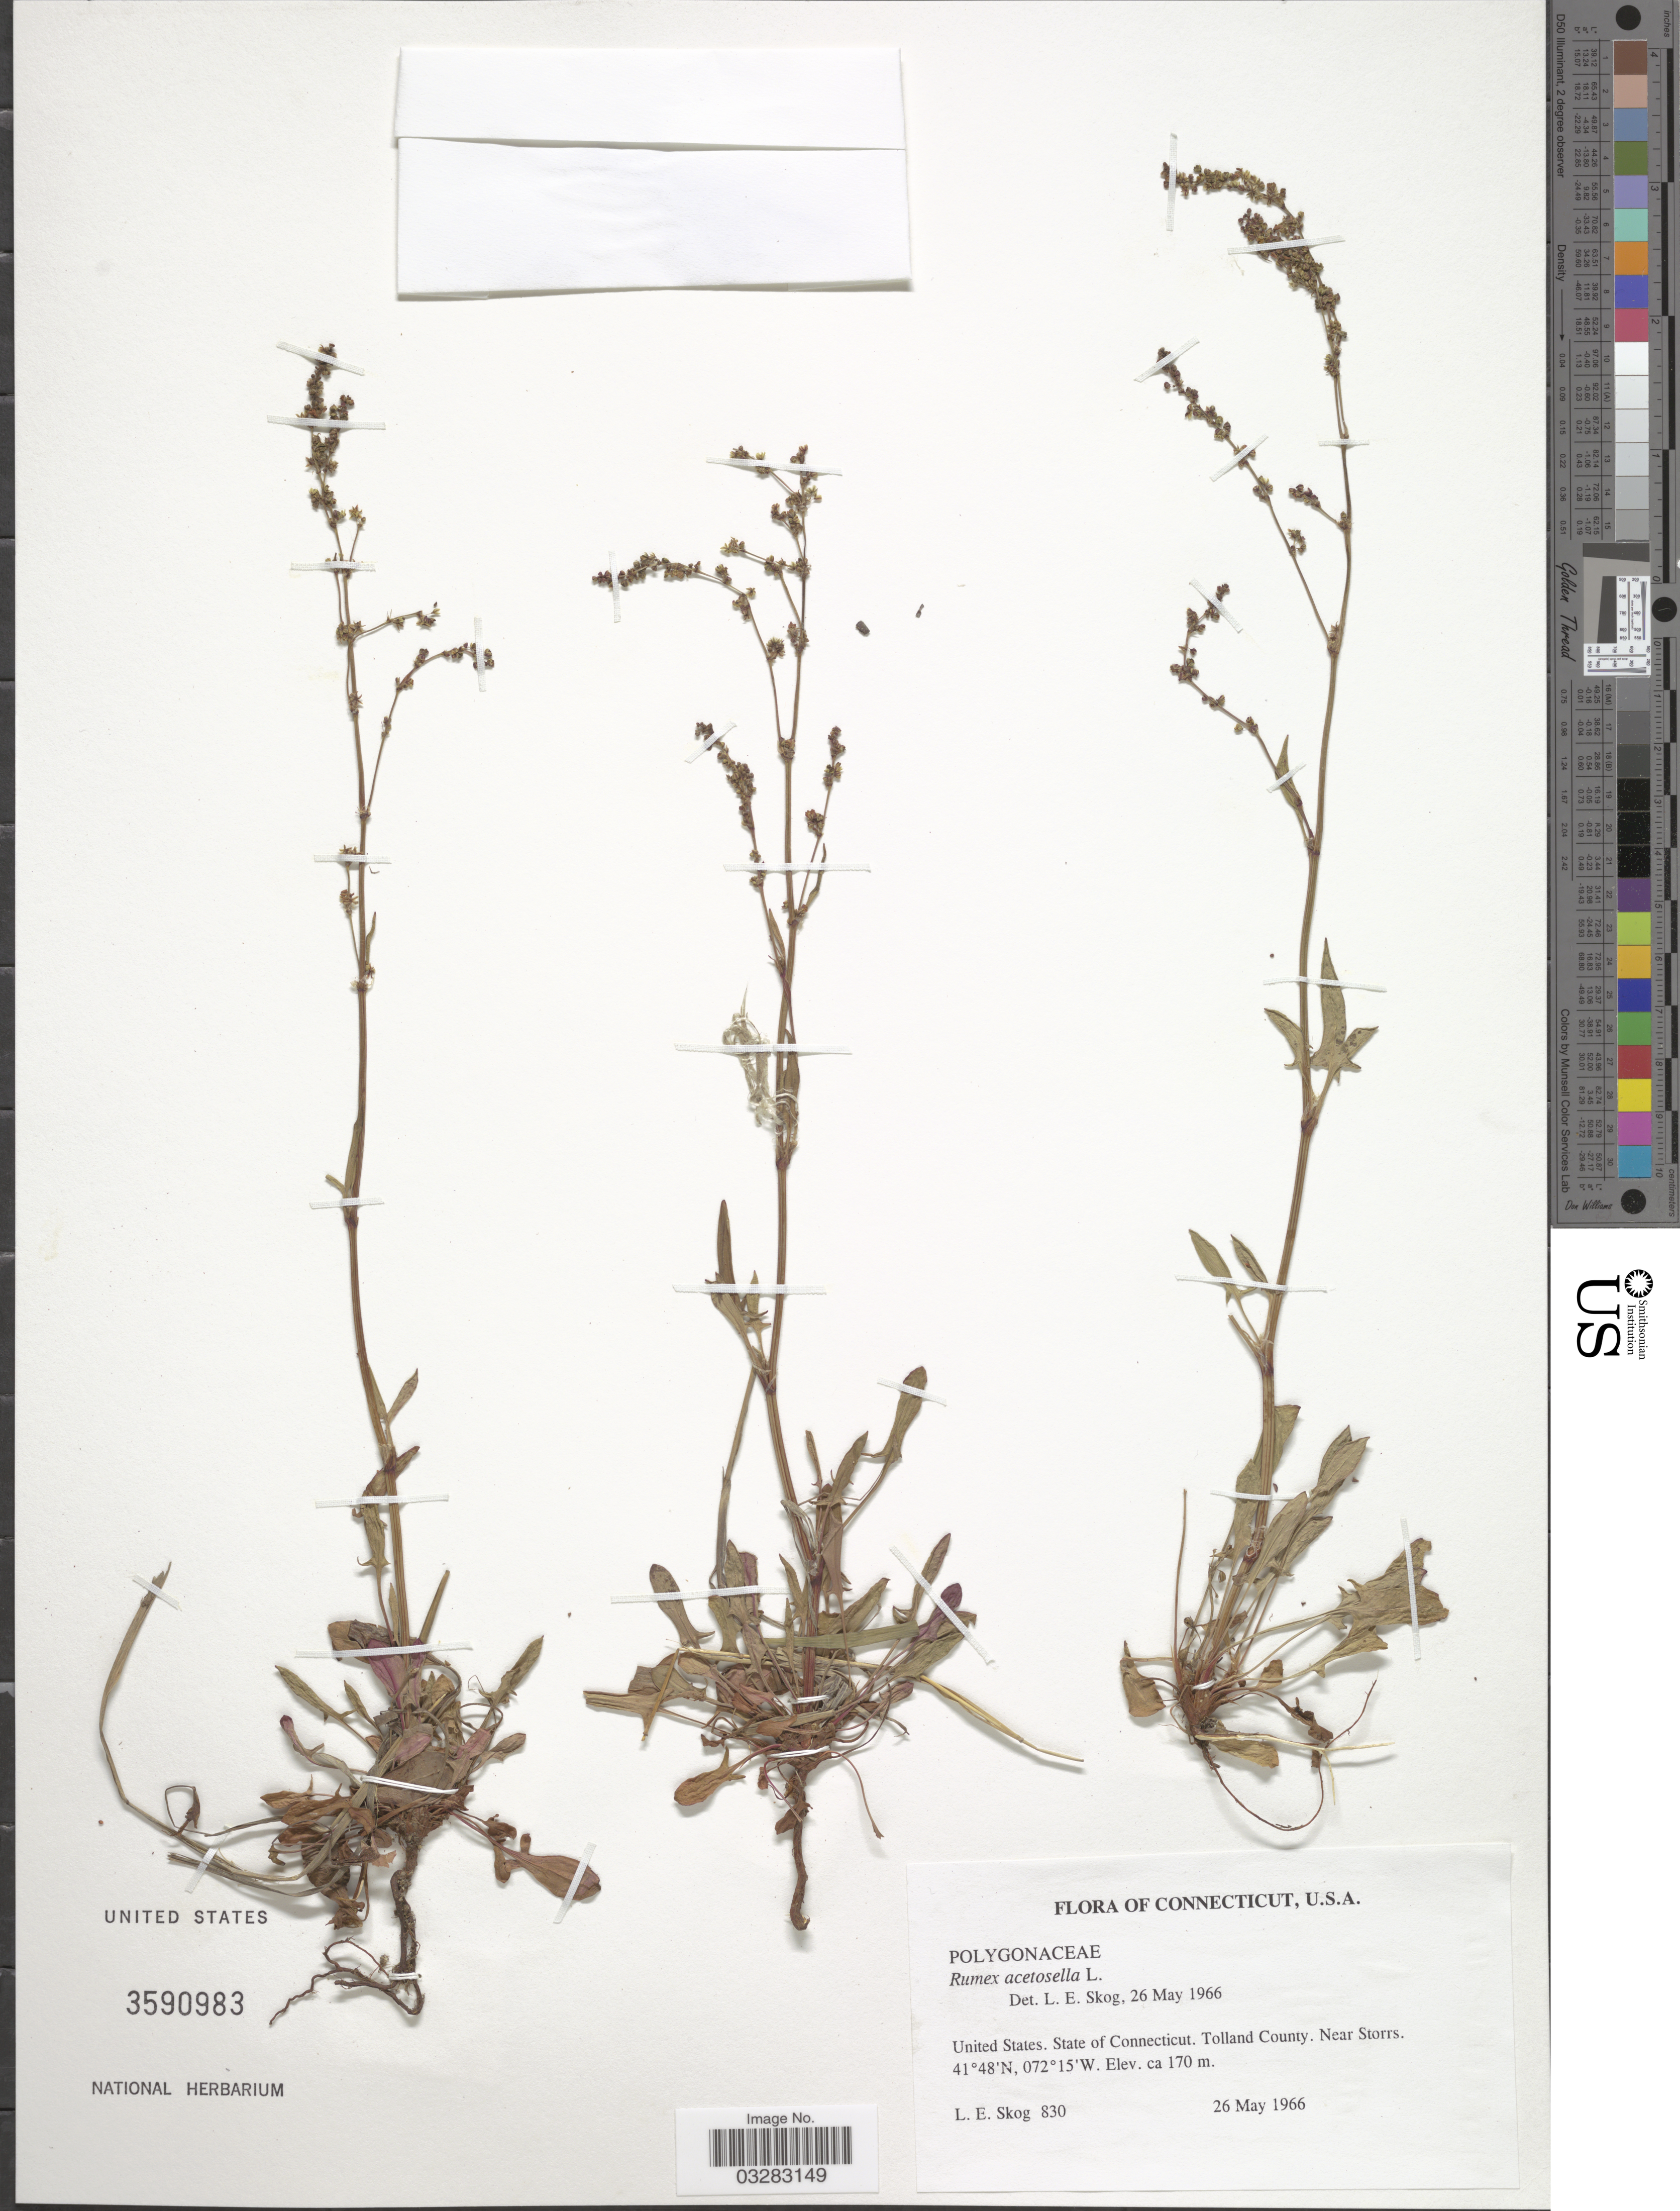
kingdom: Plantae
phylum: Tracheophyta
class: Magnoliopsida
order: Caryophyllales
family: Polygonaceae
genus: Rumex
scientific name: Rumex acetosella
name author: L.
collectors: L. E. Skog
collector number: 830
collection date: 1966-05-26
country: United States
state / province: Connecticut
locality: Tolland County. Near Storrs.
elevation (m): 170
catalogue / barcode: US 3590983